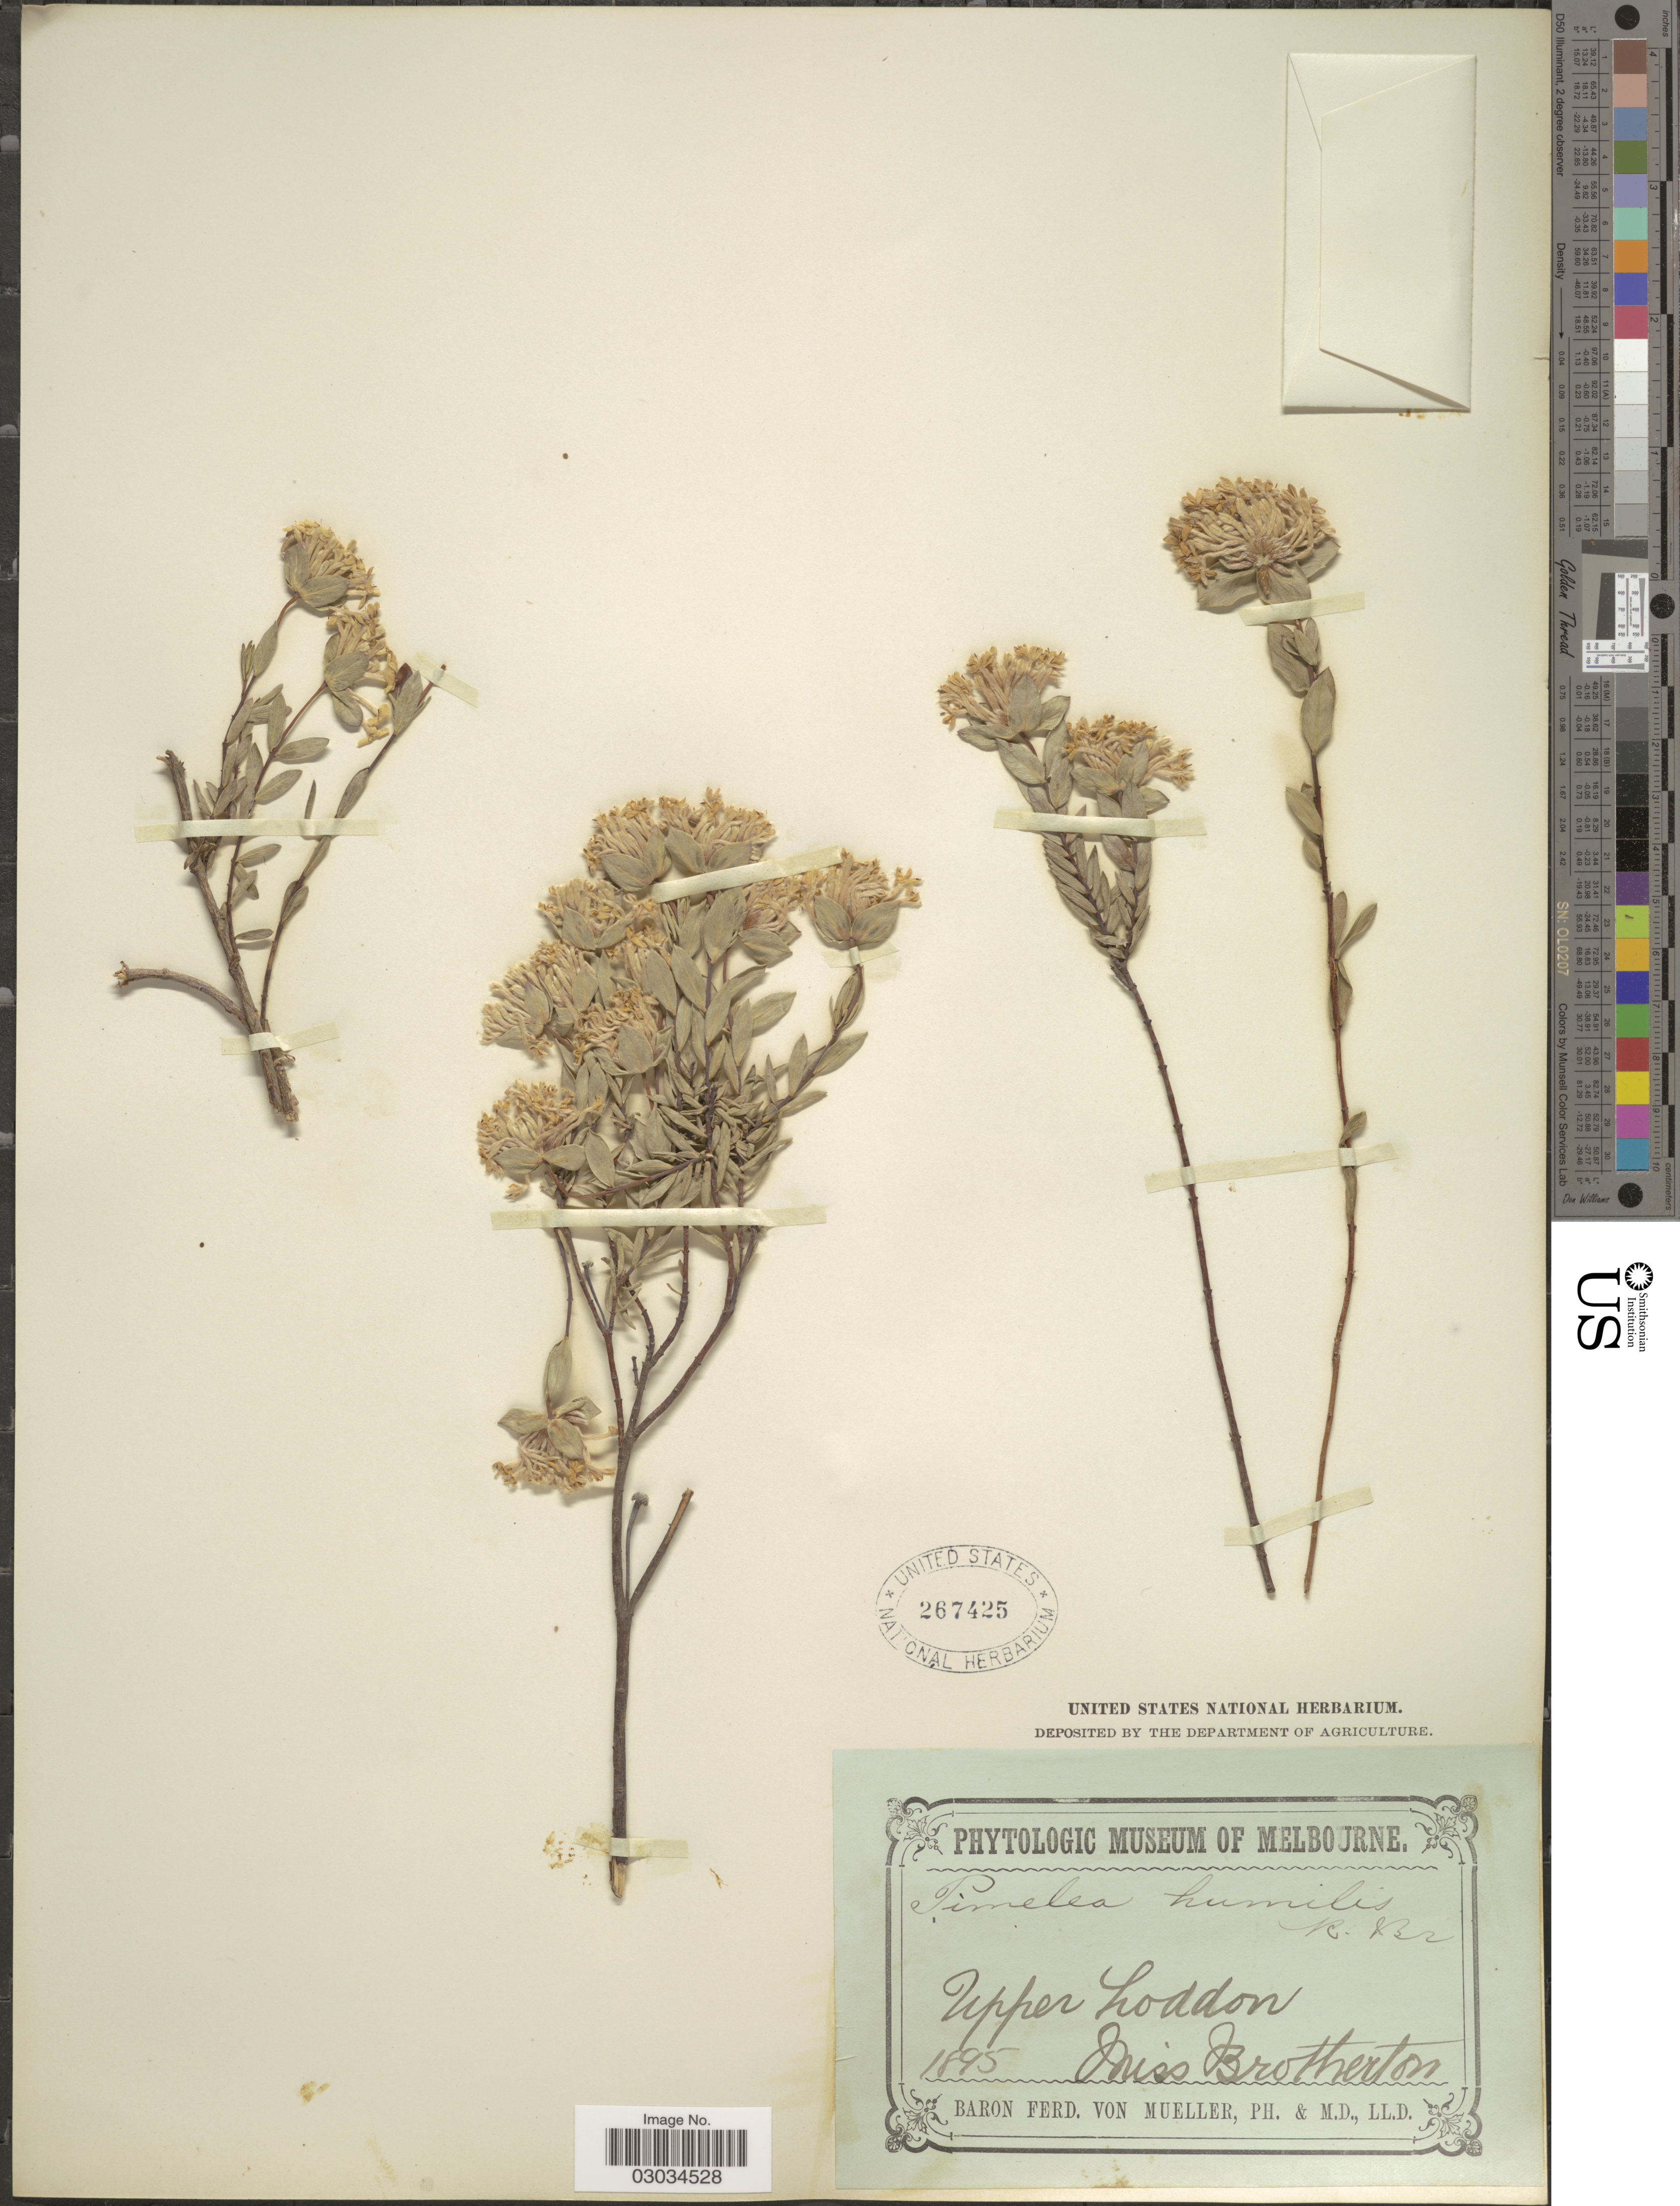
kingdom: Plantae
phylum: Tracheophyta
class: Magnoliopsida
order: Malvales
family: Thymelaeaceae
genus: Pimelea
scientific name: Pimelea humilis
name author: R. Br.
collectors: Miss Brotherton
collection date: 1895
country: Australia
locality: Upper Loddon.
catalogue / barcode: US 267425